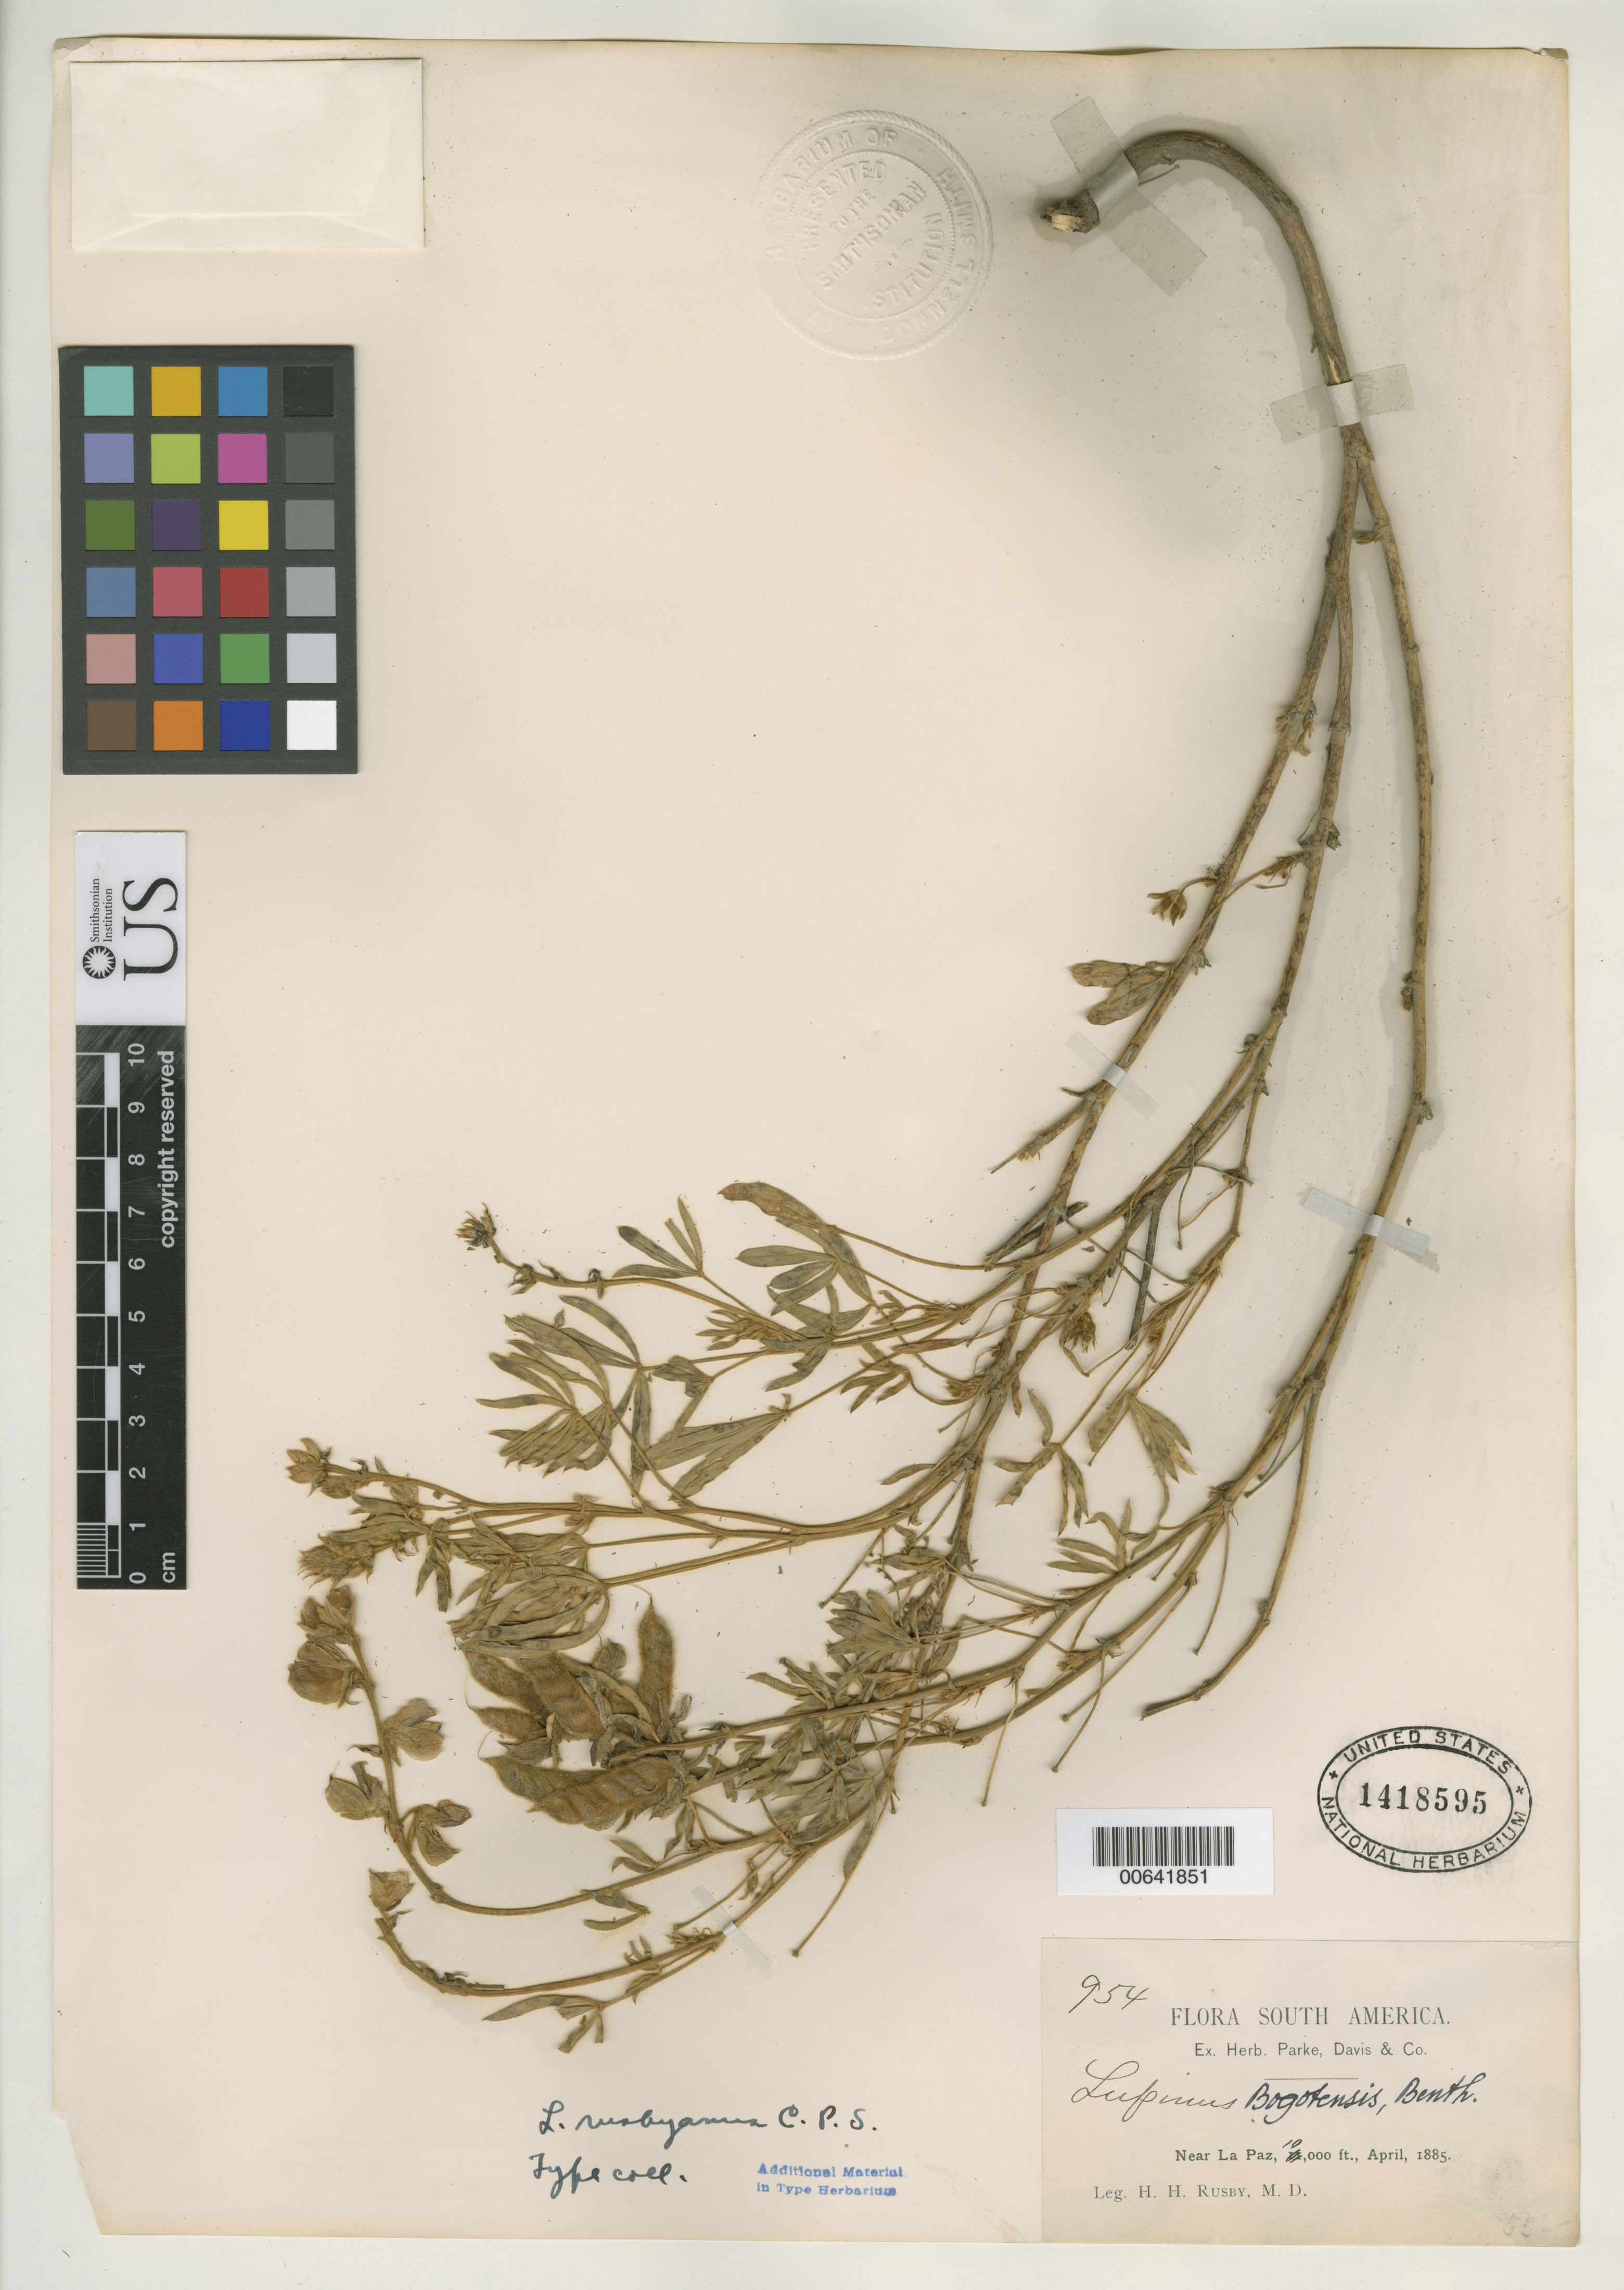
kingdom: Plantae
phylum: Tracheophyta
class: Magnoliopsida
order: Fabales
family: Fabaceae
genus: Lupinus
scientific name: Lupinus rusbyanus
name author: C.P. Sm.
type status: Isotype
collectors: H. H. Rusby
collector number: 654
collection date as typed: April, 1885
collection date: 1885-04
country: Bolivia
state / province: La Paz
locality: Near La Paz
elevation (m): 3048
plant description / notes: Specimen ex Herbarium John Donnell Smith.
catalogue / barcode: US 1418595